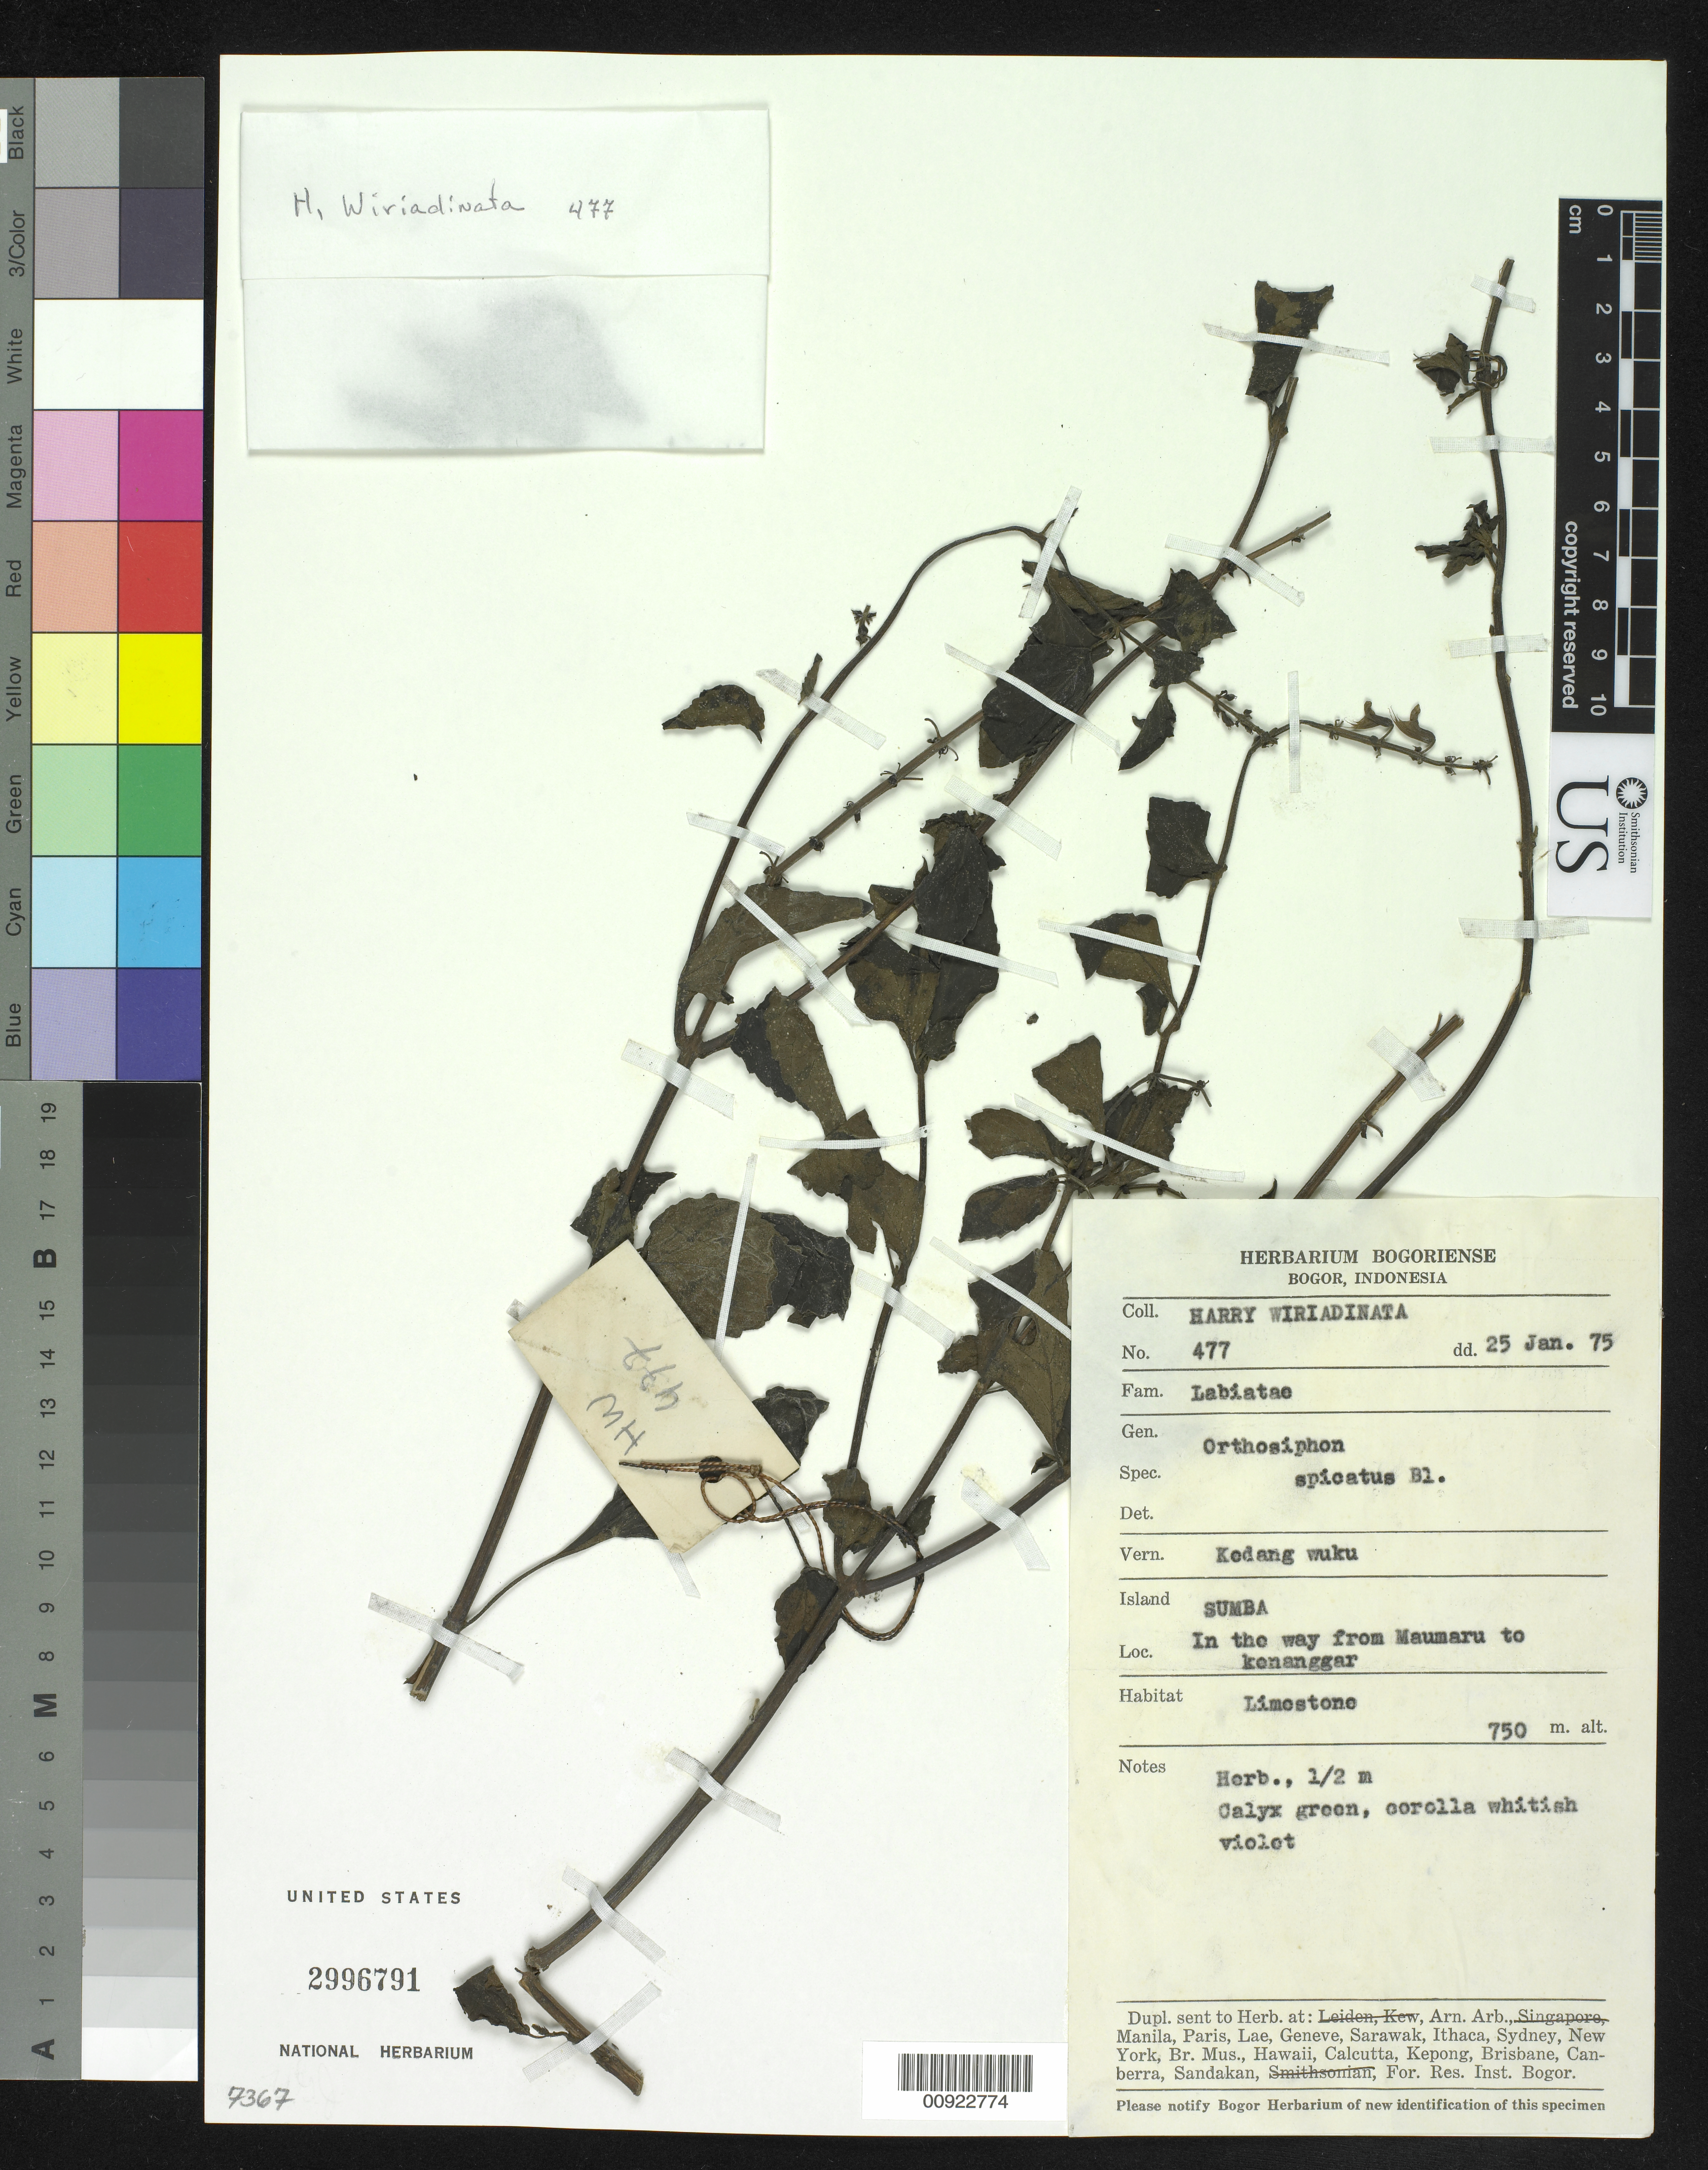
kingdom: Plantae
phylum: Tracheophyta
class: Magnoliopsida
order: Lamiales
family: Lamiaceae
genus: Orthosiphon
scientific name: Orthosiphon spicatus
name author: Benth.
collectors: H. Wiriadinata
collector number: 477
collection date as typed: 25 Jan 1975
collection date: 1975-01-25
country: Indonesia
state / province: Nusa Tenggara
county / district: Nusa Tenggara Timur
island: Sumba I.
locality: In the way from Maumaru to konanggar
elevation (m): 750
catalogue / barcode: US 2996791